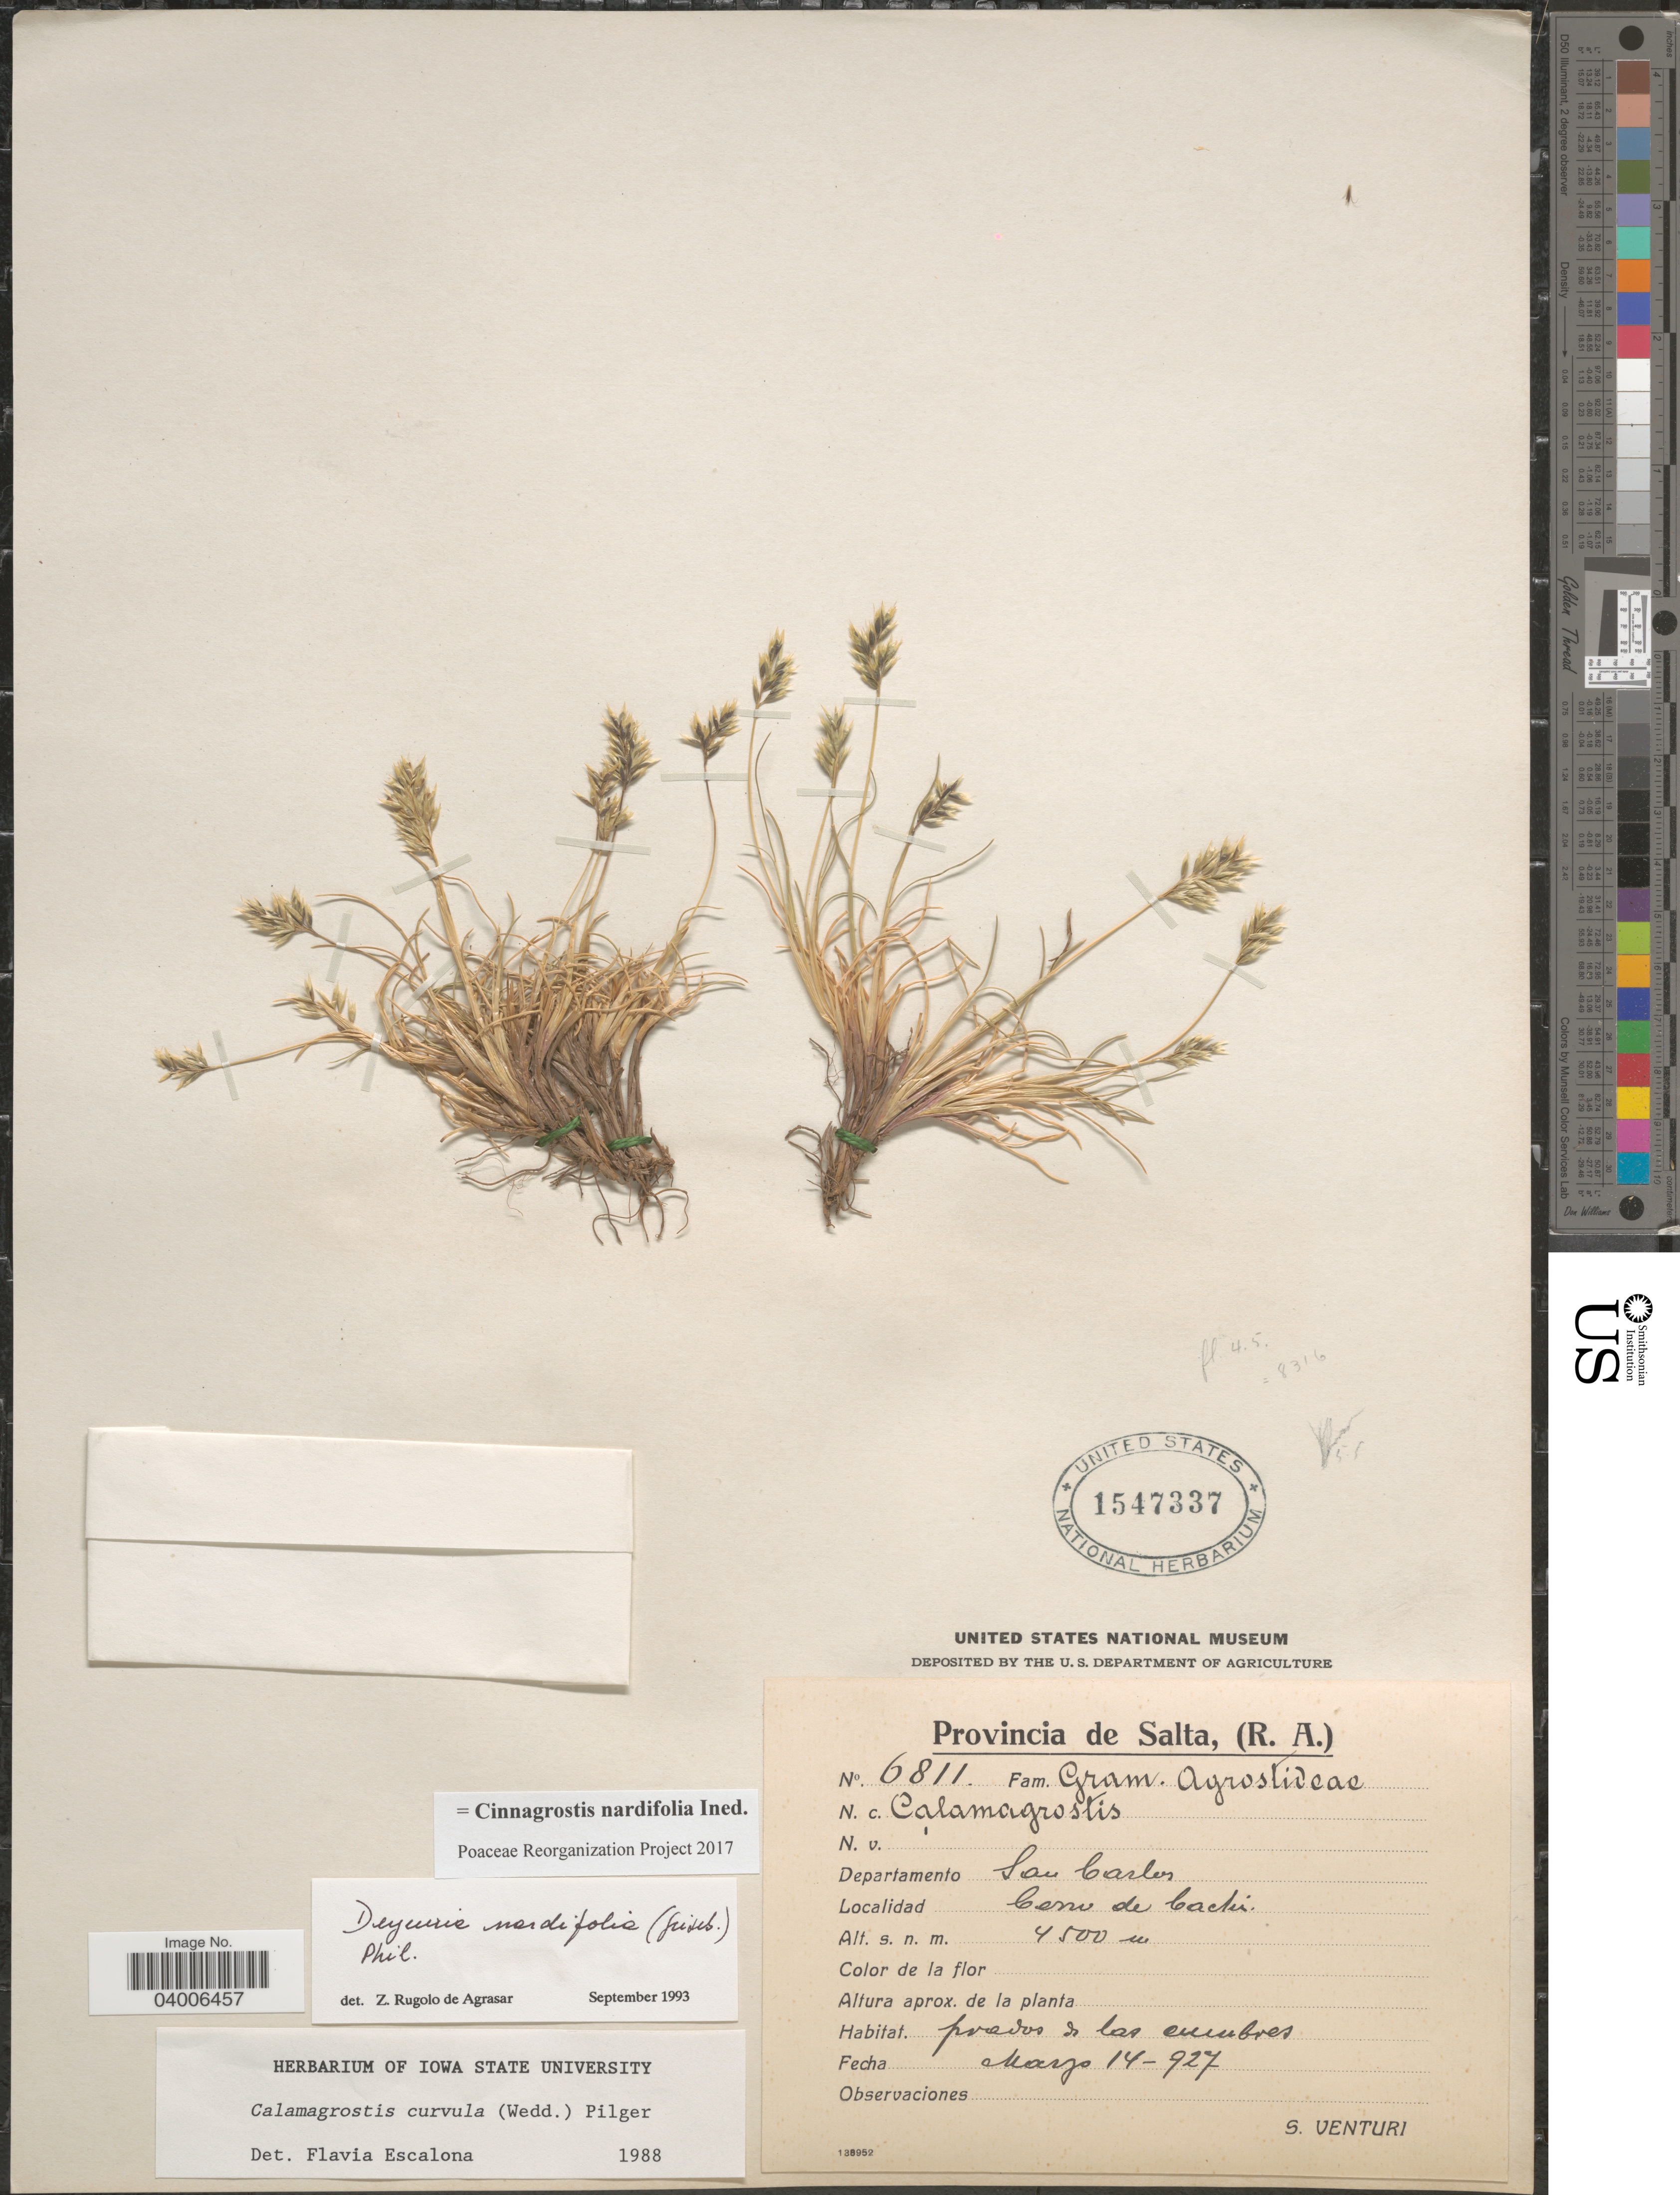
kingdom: Plantae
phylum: Tracheophyta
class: Liliopsida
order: Poales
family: Poaceae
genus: Cinnagrostis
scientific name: Cinnagrostis velutina var. nardifolia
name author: (Griseb.) P.M. Peterson et al.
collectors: S. Venturi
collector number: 6811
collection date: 1927-03-14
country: Argentina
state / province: Salta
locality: Departamento San Carlos. Cerro de Cachi.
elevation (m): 4500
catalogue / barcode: US 1547337